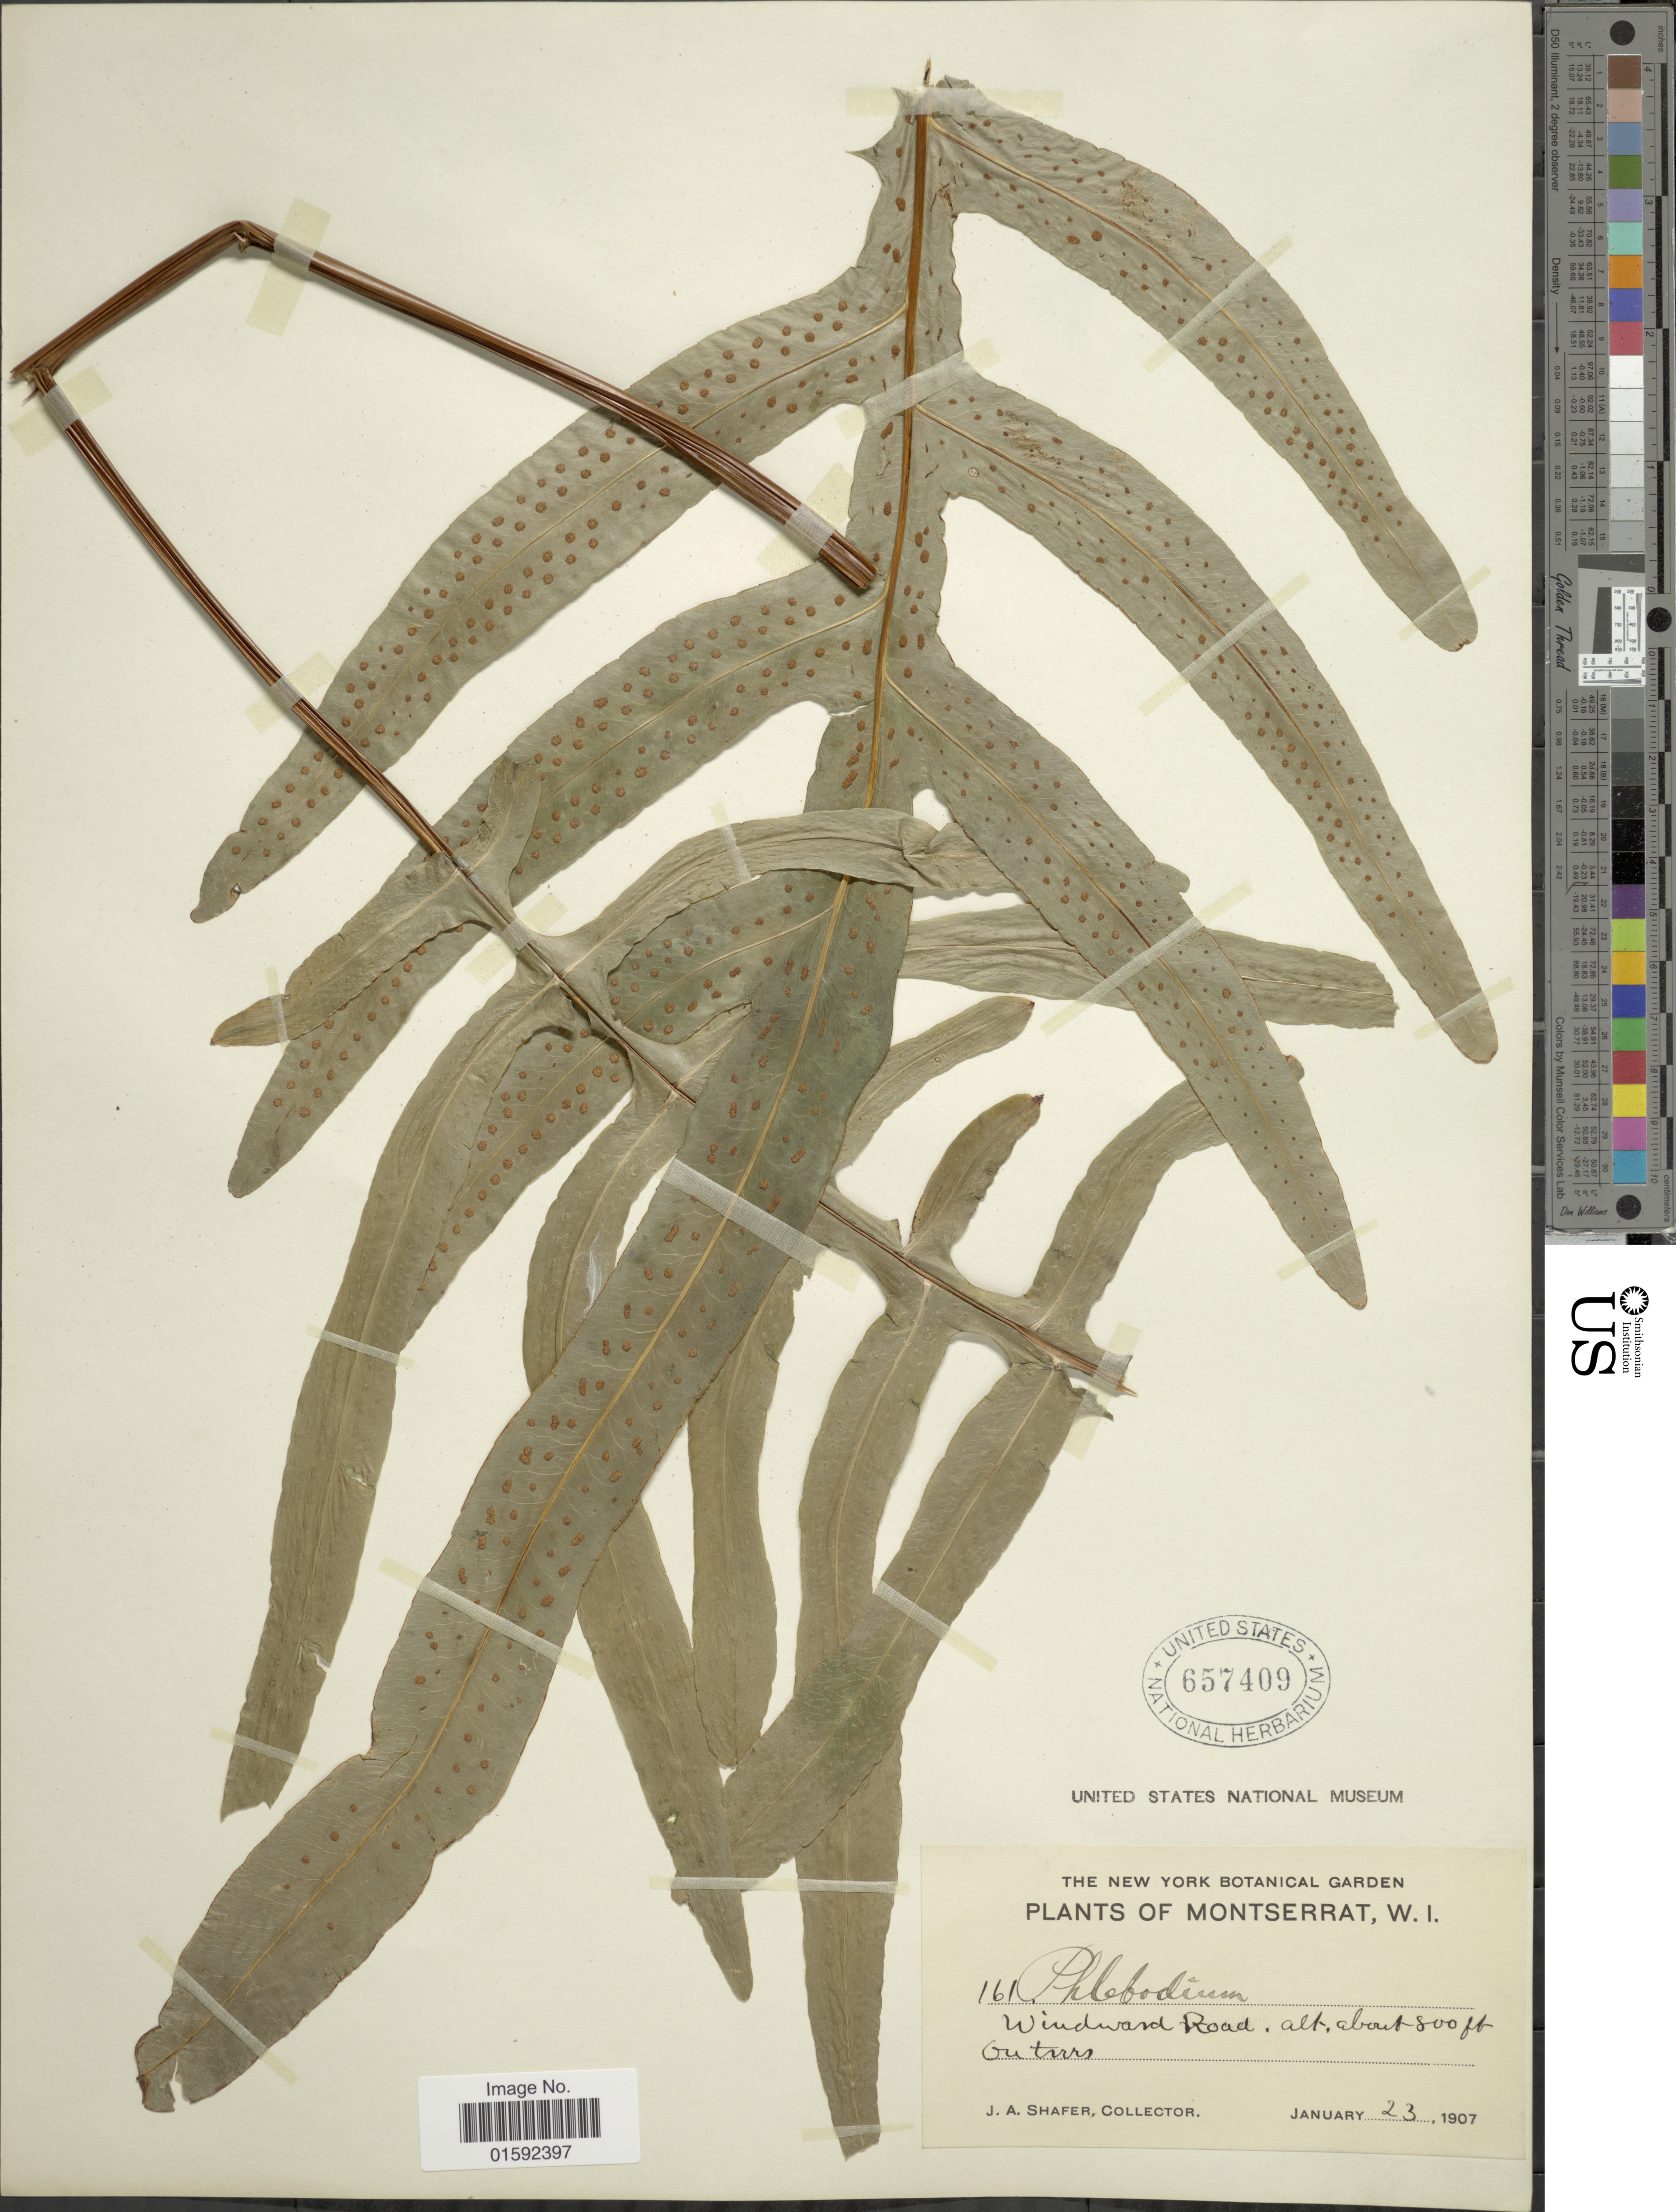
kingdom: Plantae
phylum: Tracheophyta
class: Polypodiopsida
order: Polypodiales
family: Polypodiaceae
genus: Phlebodium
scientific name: Phlebodium aureum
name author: (L.) J. Sm.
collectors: J. A. Shafer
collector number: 161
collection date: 1907-01-23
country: Montserrat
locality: Montserrat, W. I, Windwand Road. Gutrers.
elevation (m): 244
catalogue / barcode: US 657409